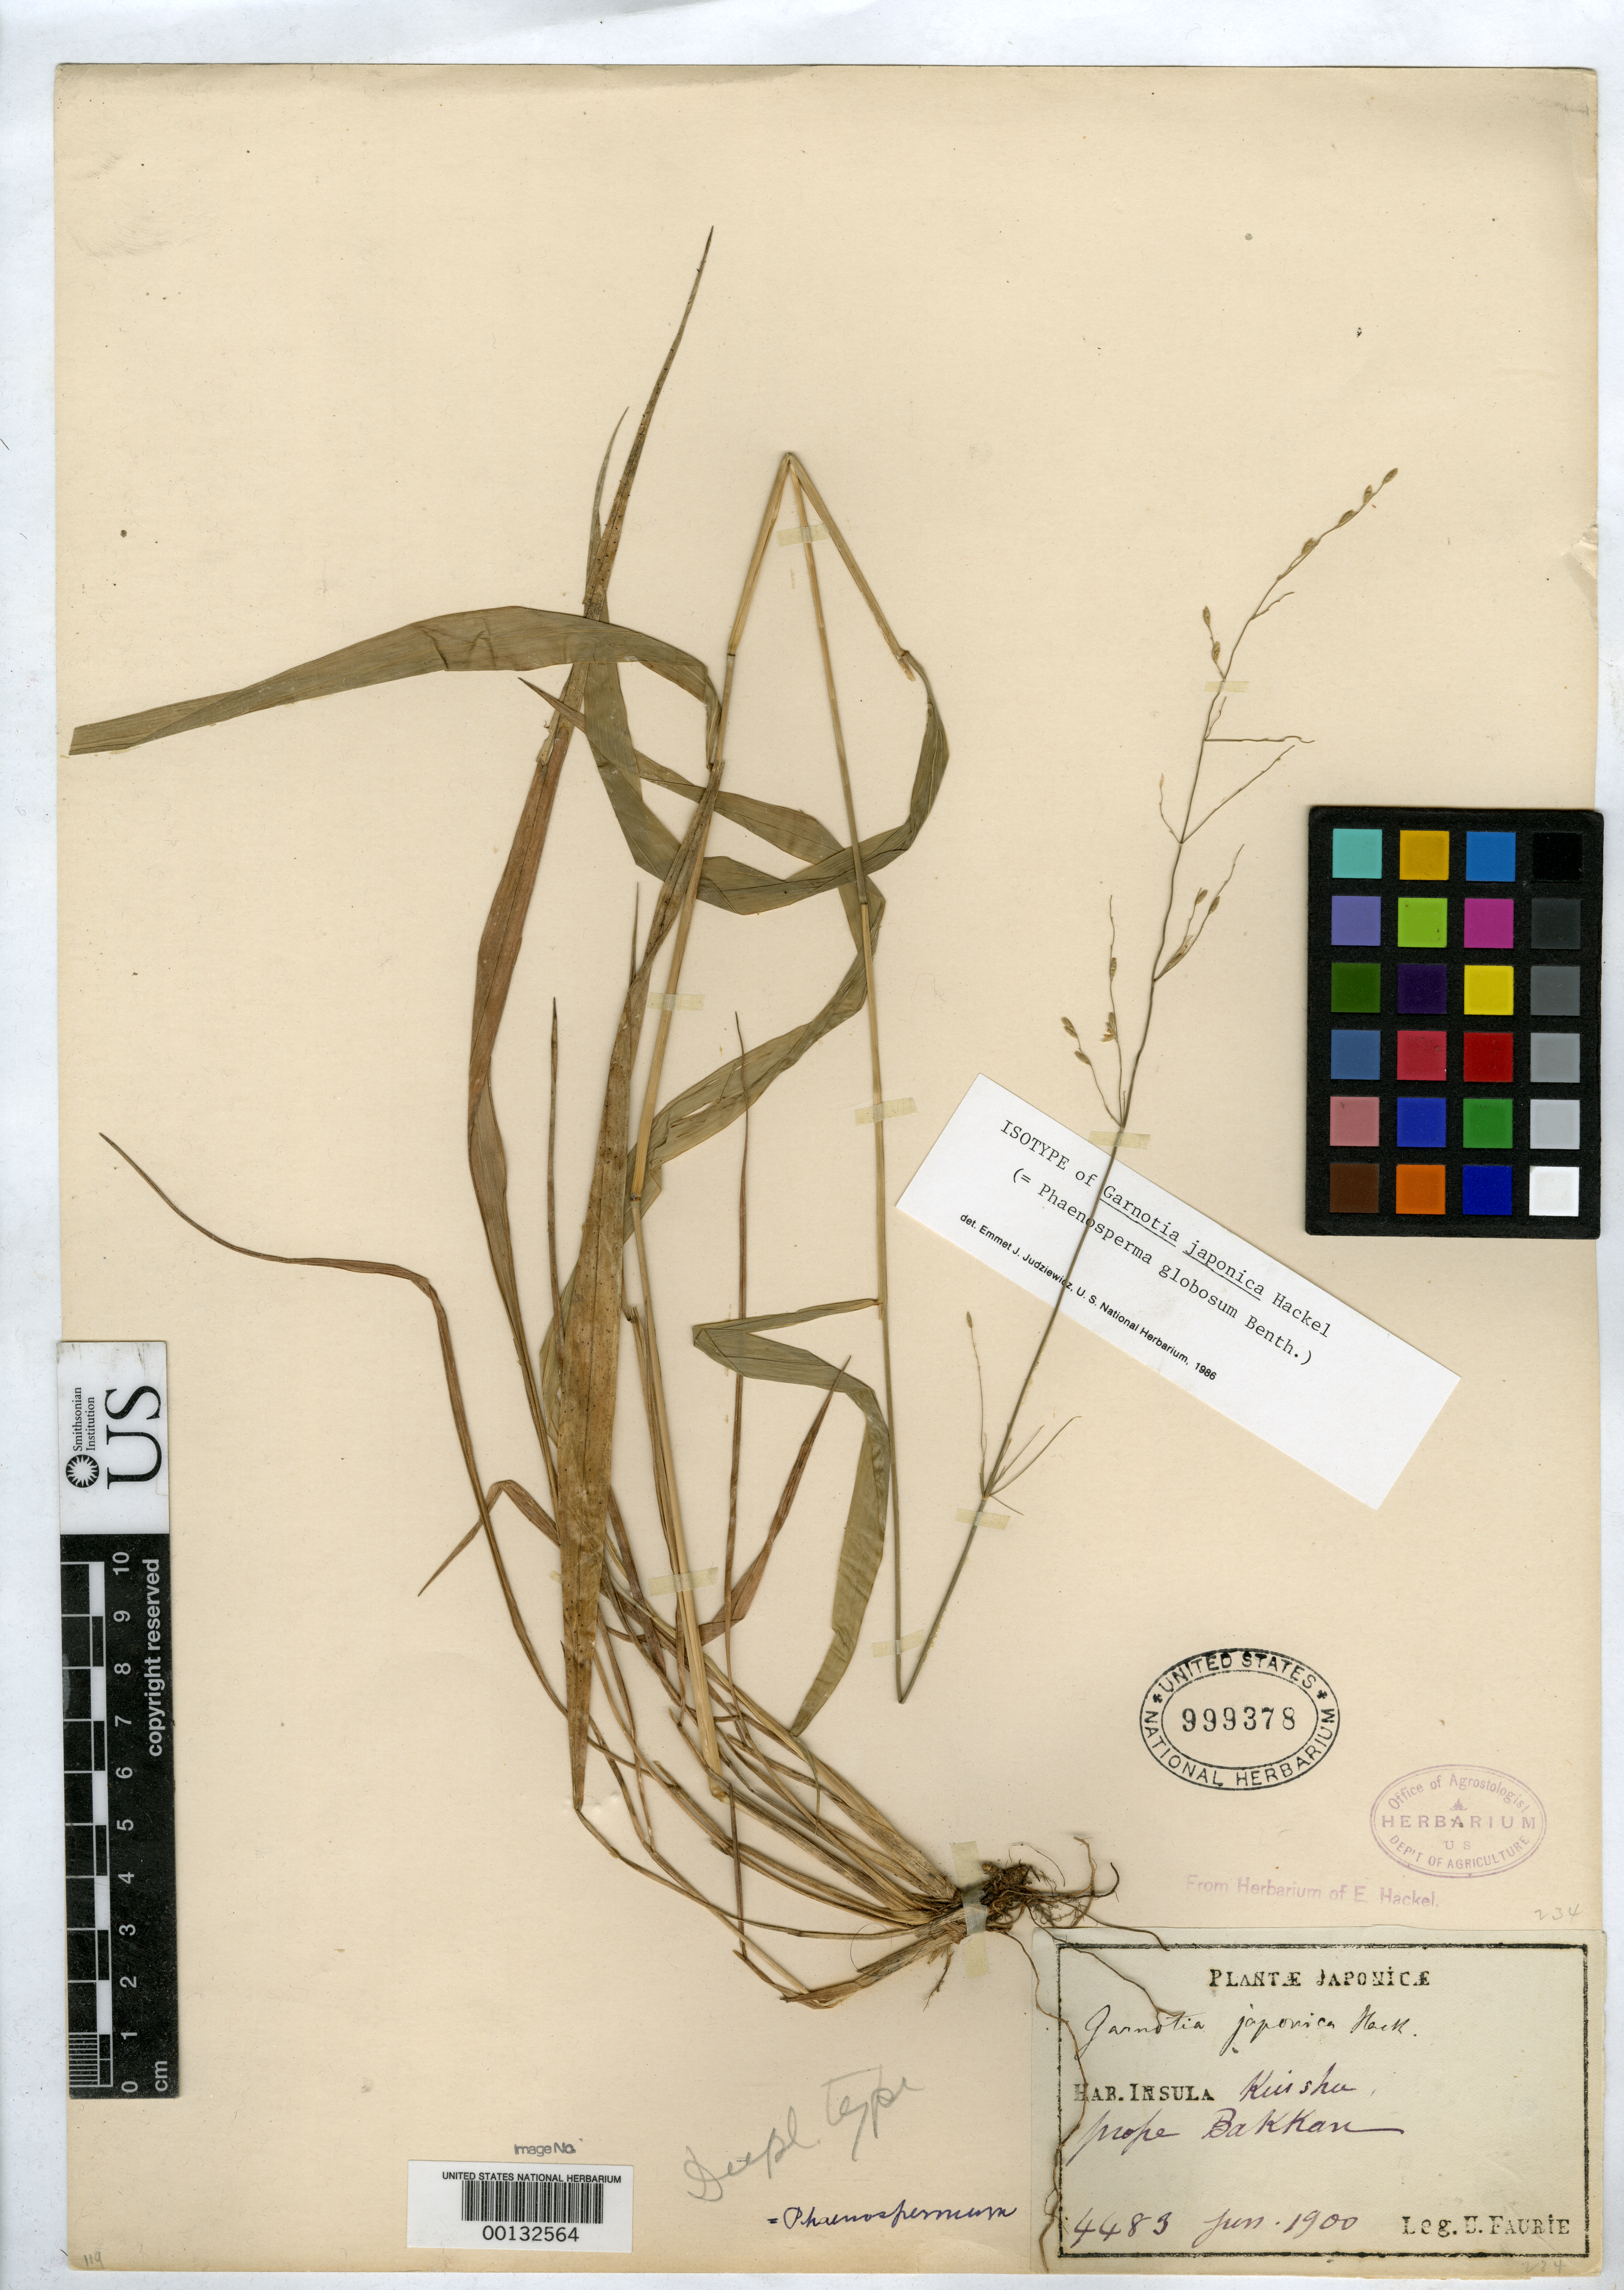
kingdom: Plantae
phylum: Tracheophyta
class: Liliopsida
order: Poales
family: Poaceae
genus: Garnotia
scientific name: Garnotia japonica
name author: Hack.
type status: Isotype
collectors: U. Faurie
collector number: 4483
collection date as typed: Jun 1900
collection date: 1900-06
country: Japan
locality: Kuisha, near Bakkan.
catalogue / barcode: US 999378